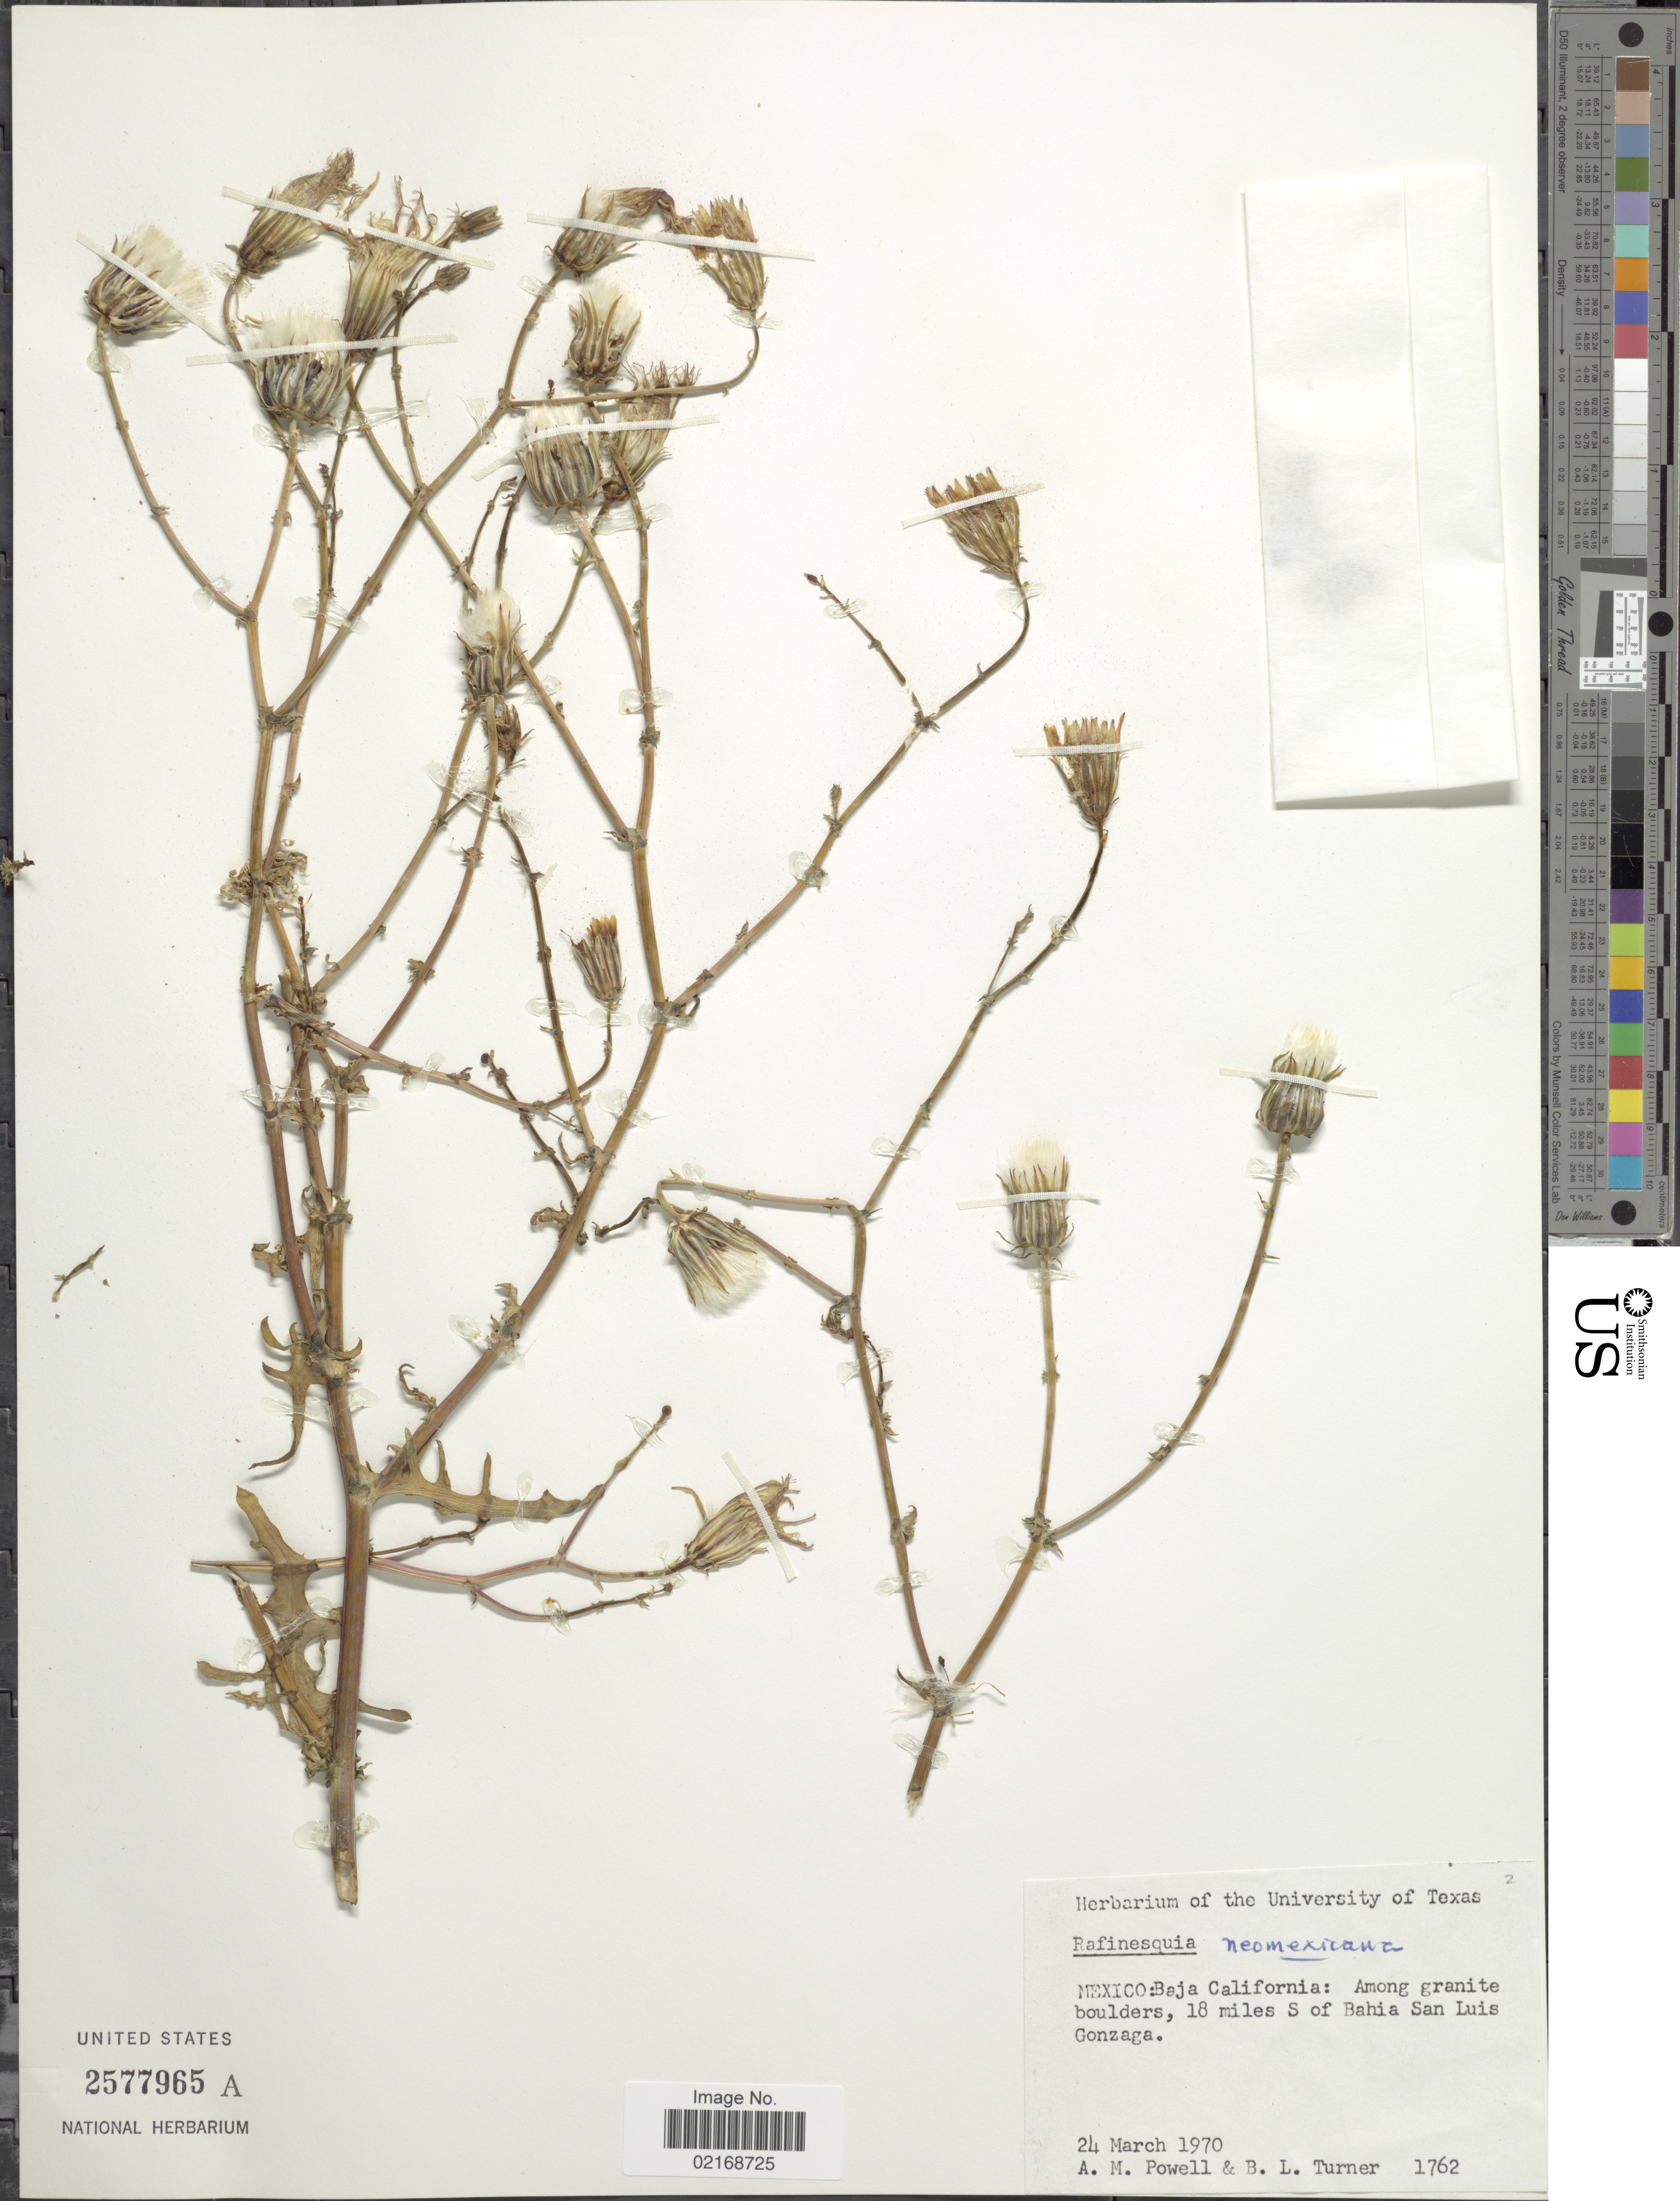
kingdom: Plantae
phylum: Tracheophyta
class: Magnoliopsida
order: Asterales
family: Asteraceae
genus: Rafinesquia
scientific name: Rafinesquia neomexicana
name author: A. Gray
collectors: A. M. Powell & B. L. Turner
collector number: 1762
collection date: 1970-03-24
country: Mexico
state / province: Baja California Norte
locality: Among granite boulders, 18 miles S of Bahia San Luis Gonzaga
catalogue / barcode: US 2577965A